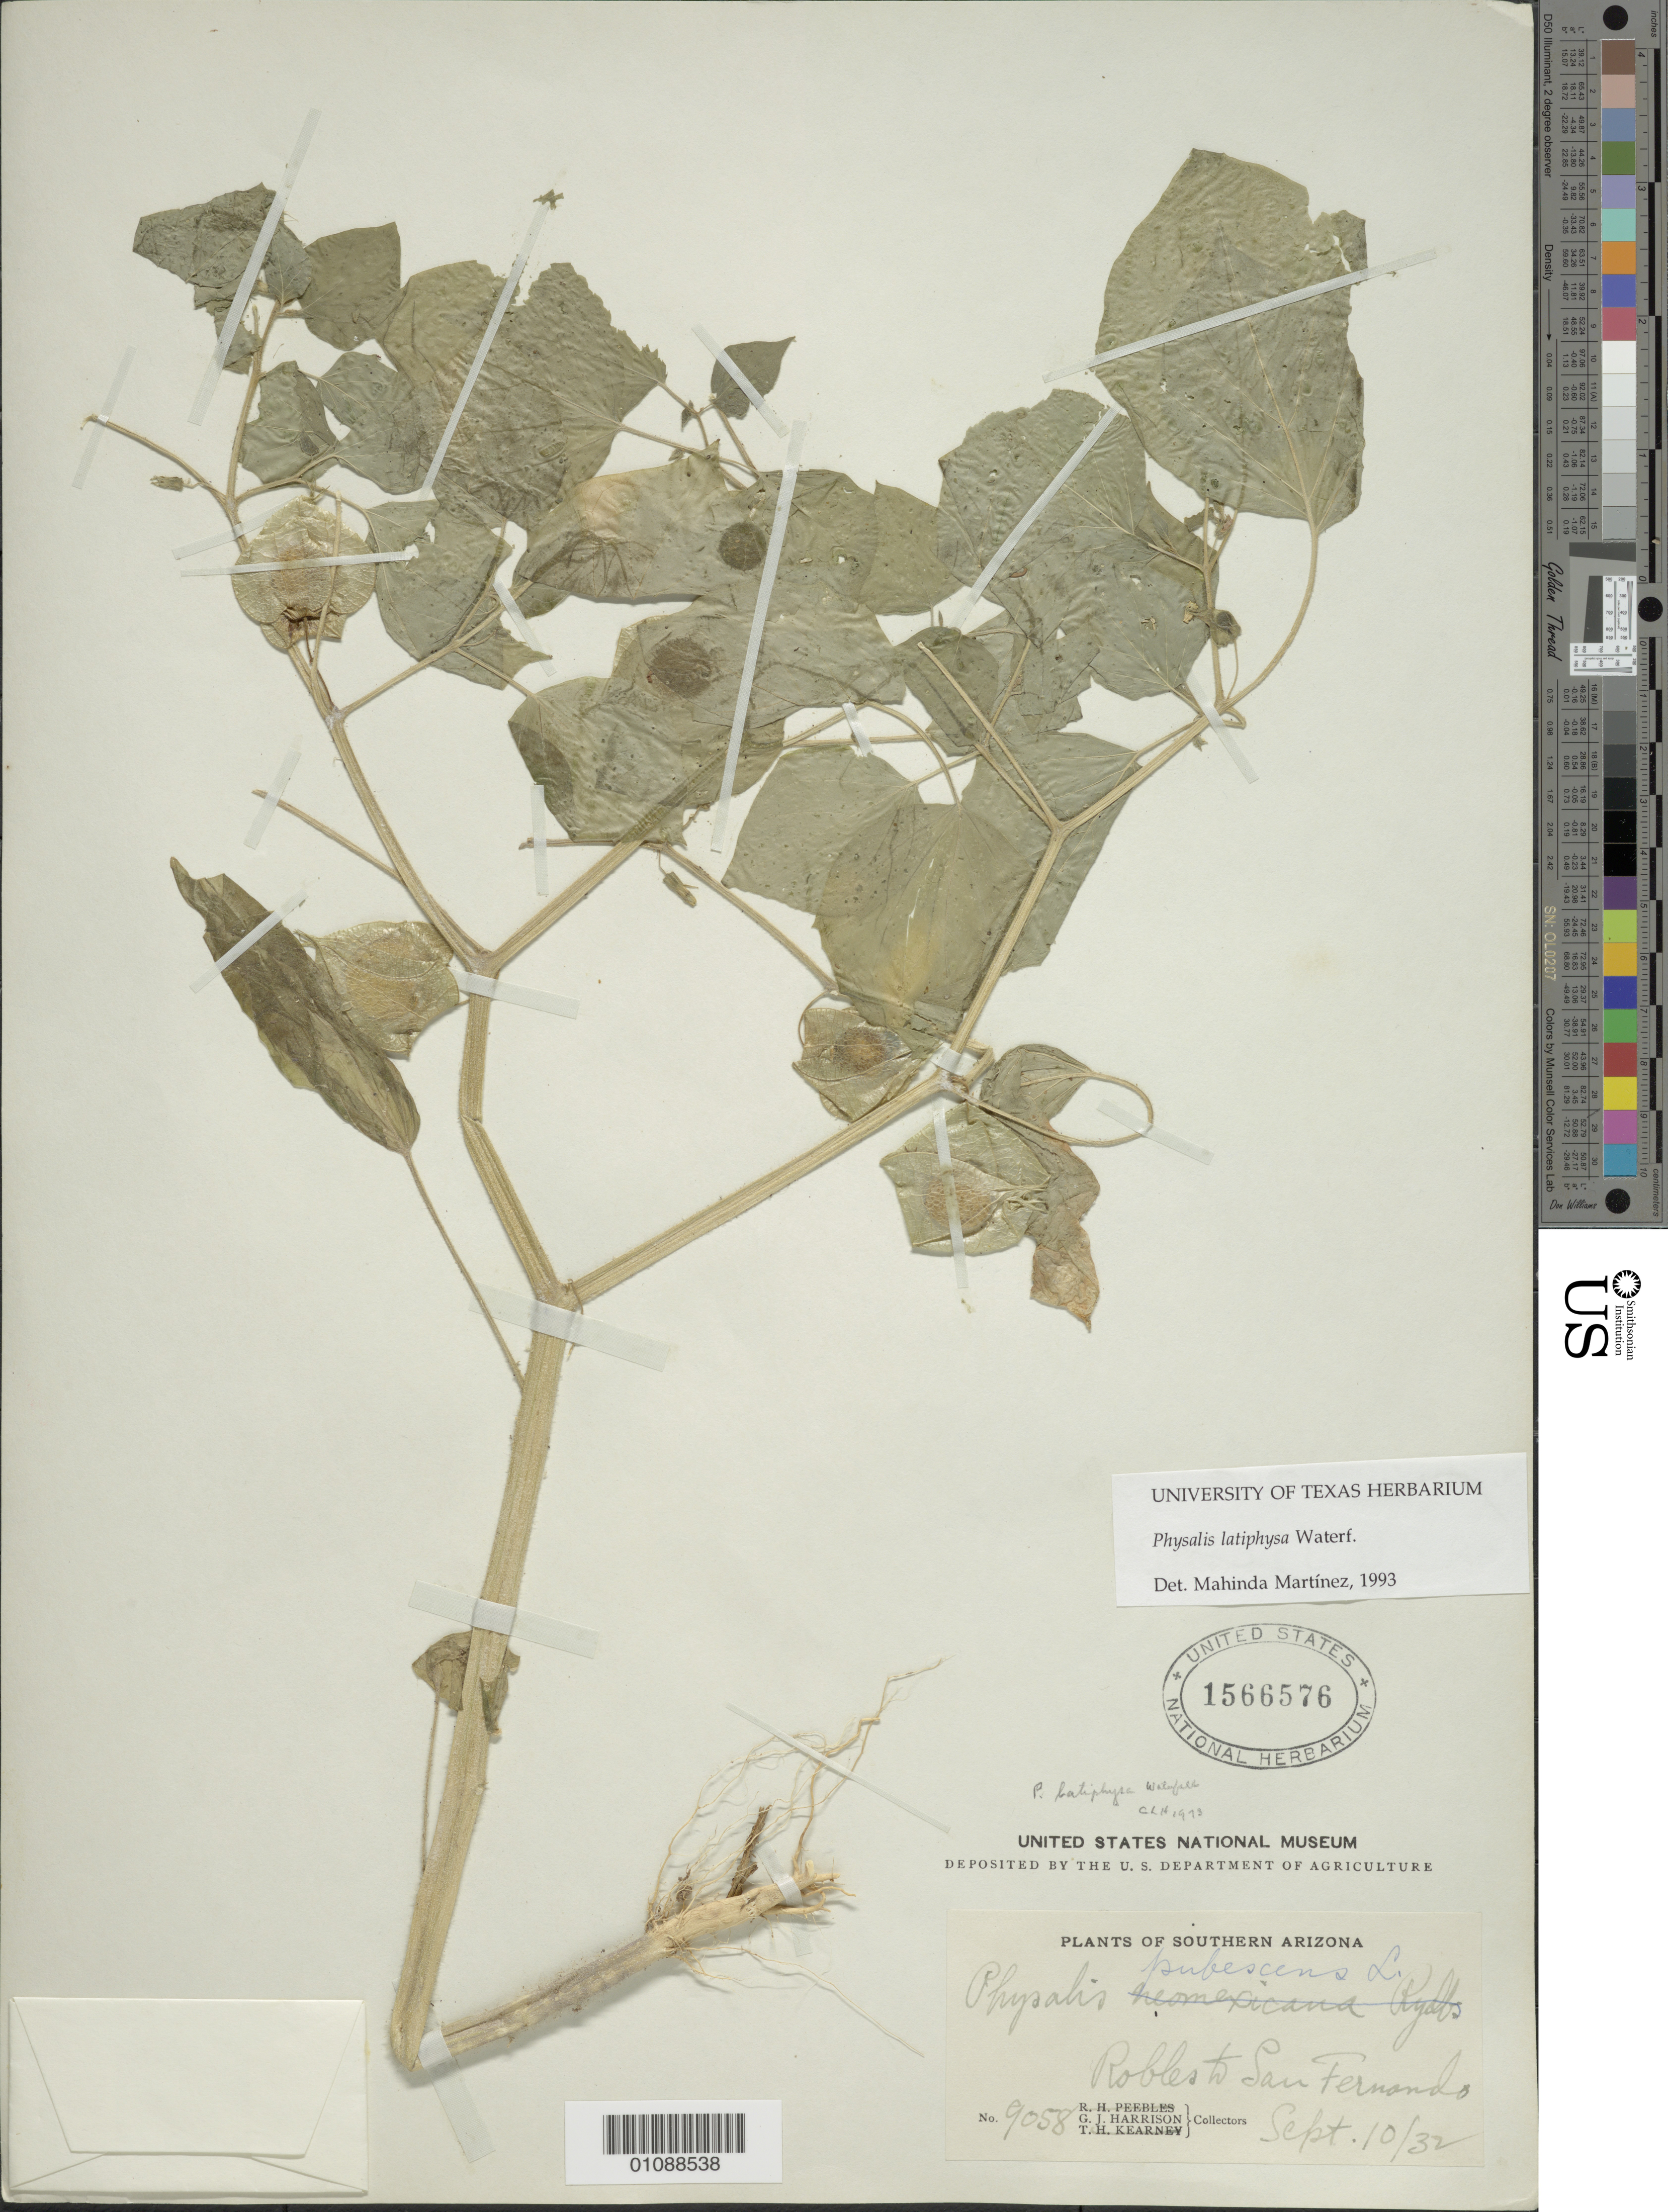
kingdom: Plantae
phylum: Tracheophyta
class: Magnoliopsida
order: Solanales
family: Solanaceae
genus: Physalis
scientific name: Physalis latiphysa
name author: Waterf.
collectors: G. J. Harrison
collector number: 9058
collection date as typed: Transcribed d/m/y: 10/9/32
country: United States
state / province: Arizona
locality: Southern Arizona. Robles to San Fernando.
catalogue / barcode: US 1566576